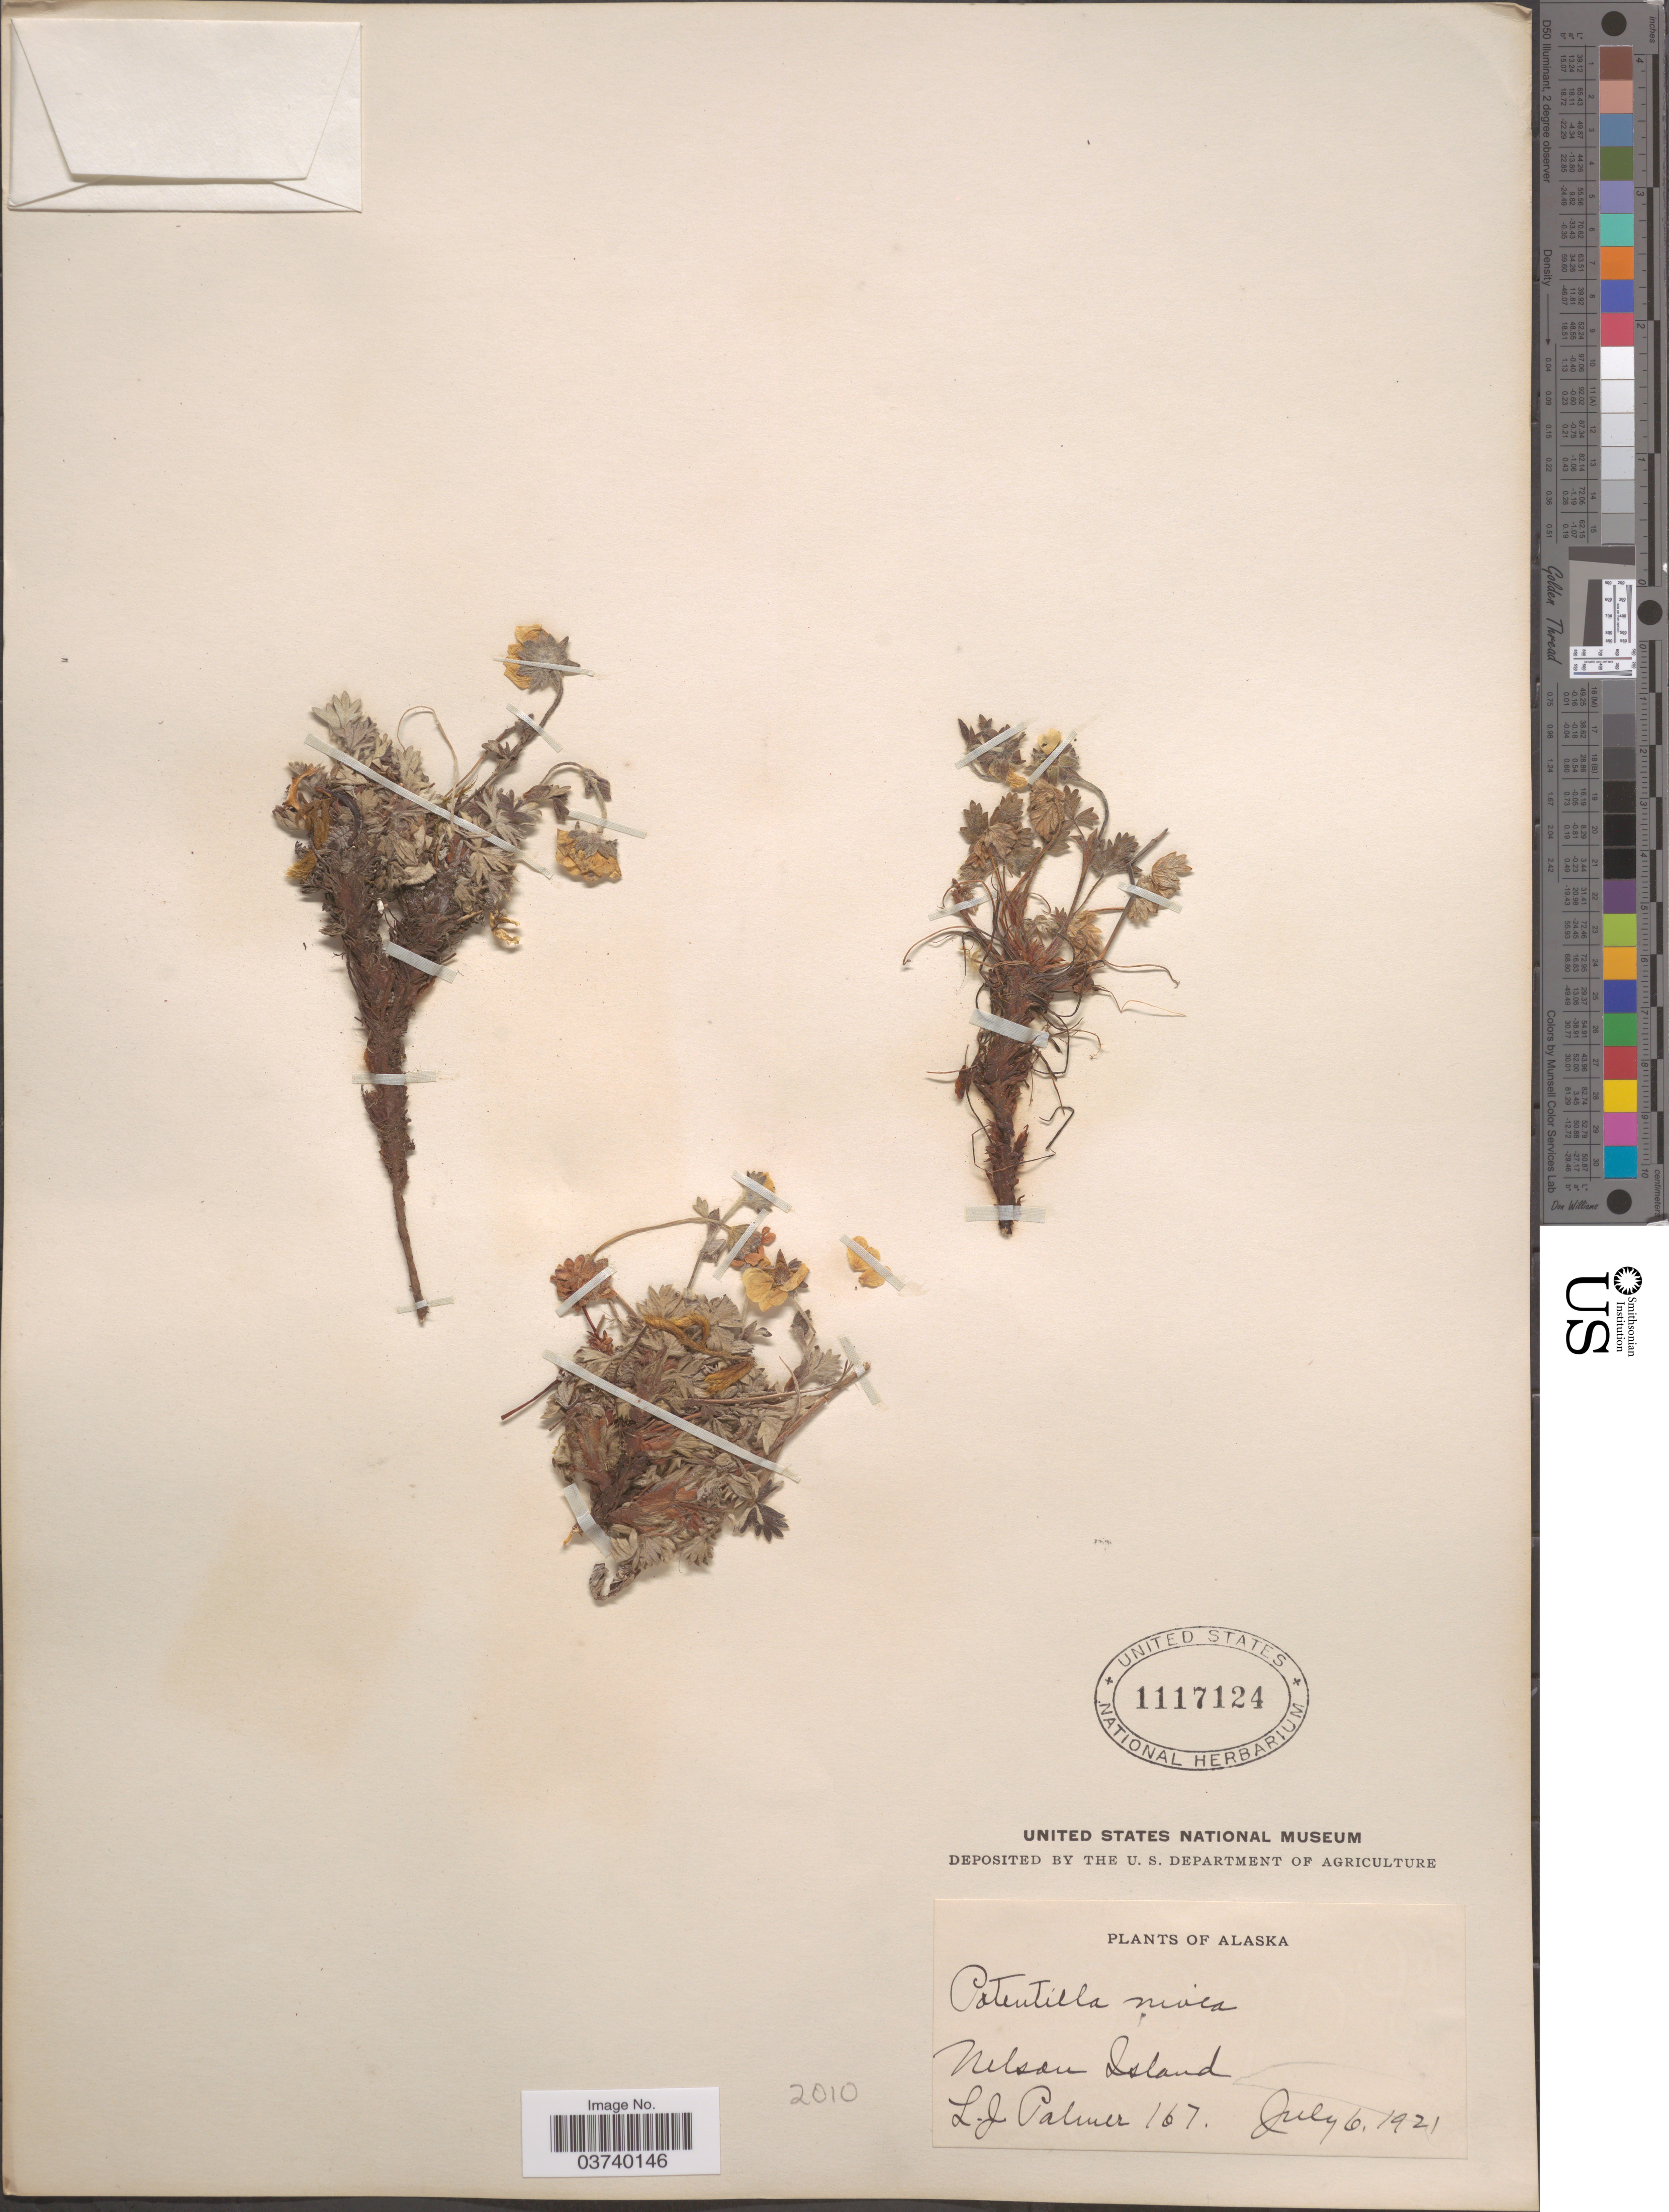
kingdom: Plantae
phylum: Tracheophyta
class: Magnoliopsida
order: Rosales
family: Rosaceae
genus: Potentilla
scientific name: Potentilla nivea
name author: L.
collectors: L. J. Palmer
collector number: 167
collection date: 1921-07-06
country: United States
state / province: Alaska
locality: Nelson Island.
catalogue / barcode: US 1117124